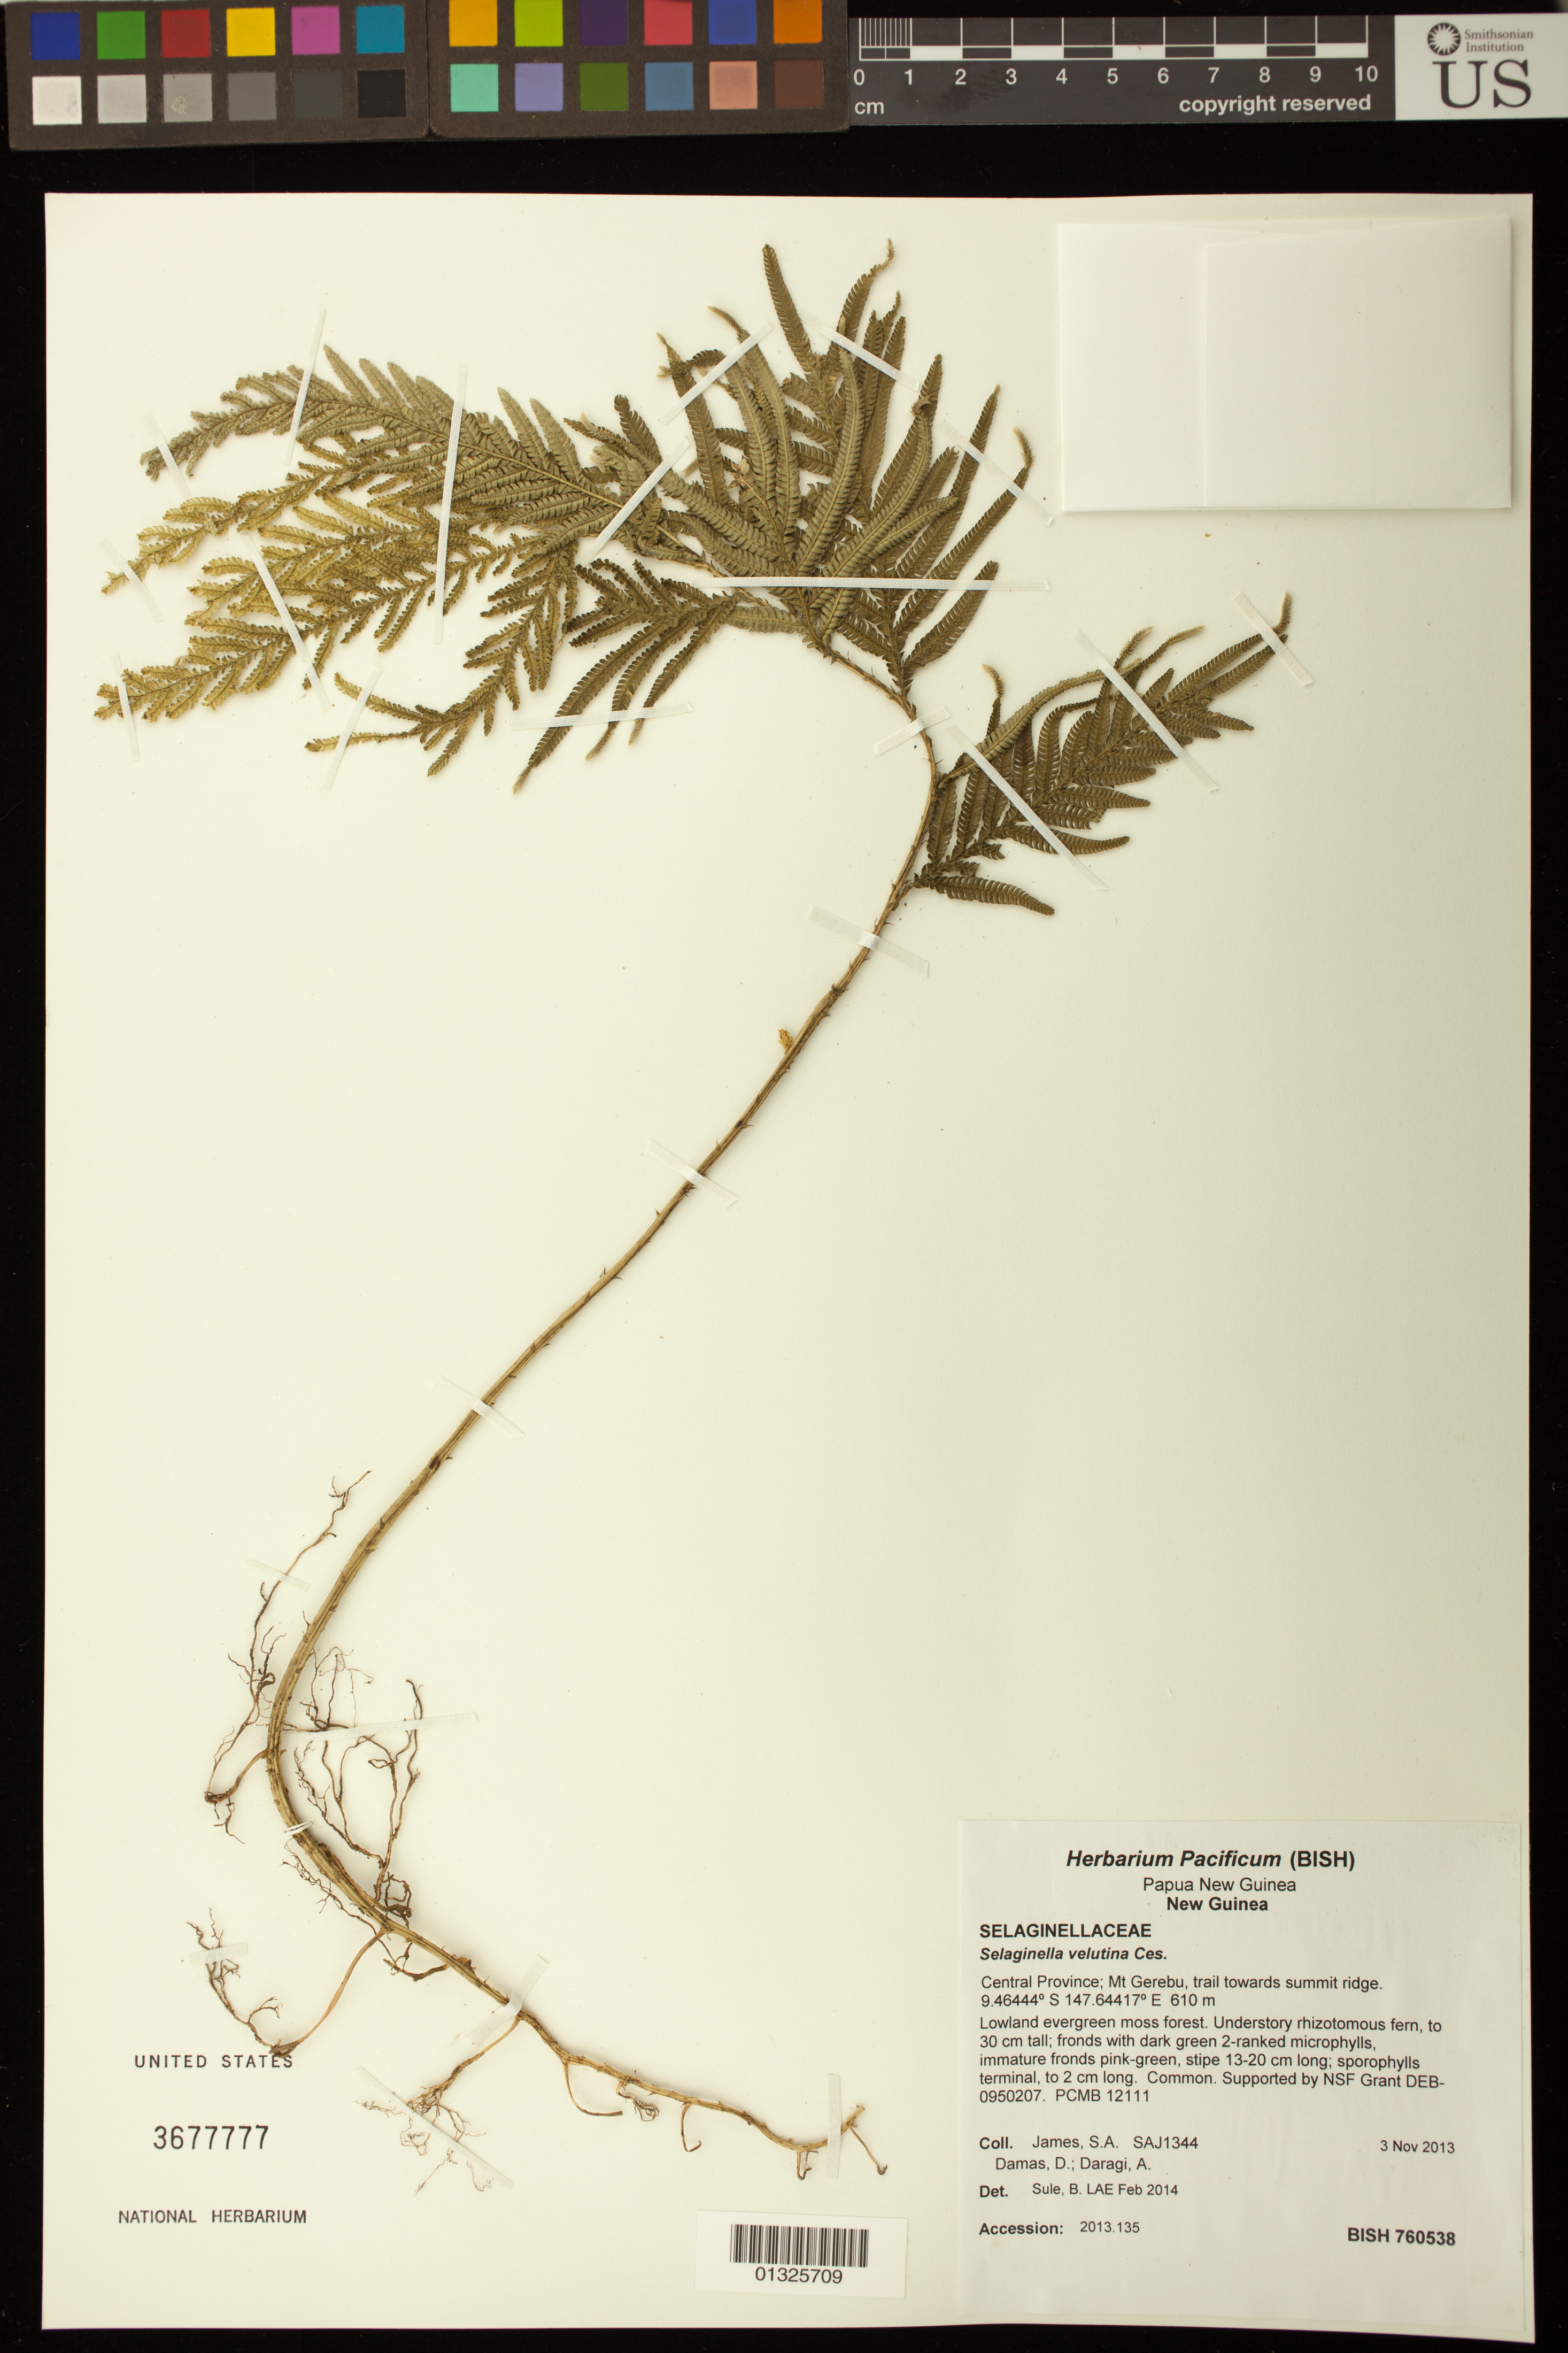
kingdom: Plantae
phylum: Tracheophyta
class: Lycopodiopsida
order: Selaginellales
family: Selaginellaceae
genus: Selaginella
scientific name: Selaginella velutina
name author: Ces.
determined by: Sule, B.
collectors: S. James, D. Damas & A. Daragi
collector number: SAJ1344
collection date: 2013-11-03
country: Papua New Guinea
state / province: New Guinea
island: New Guinea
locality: Central Province, Mt. Gerebu, trail towards summit ridge.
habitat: Lowland, evergreen moss forest.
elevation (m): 610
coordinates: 9.46444 S, 147.64417 E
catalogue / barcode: US 3677777